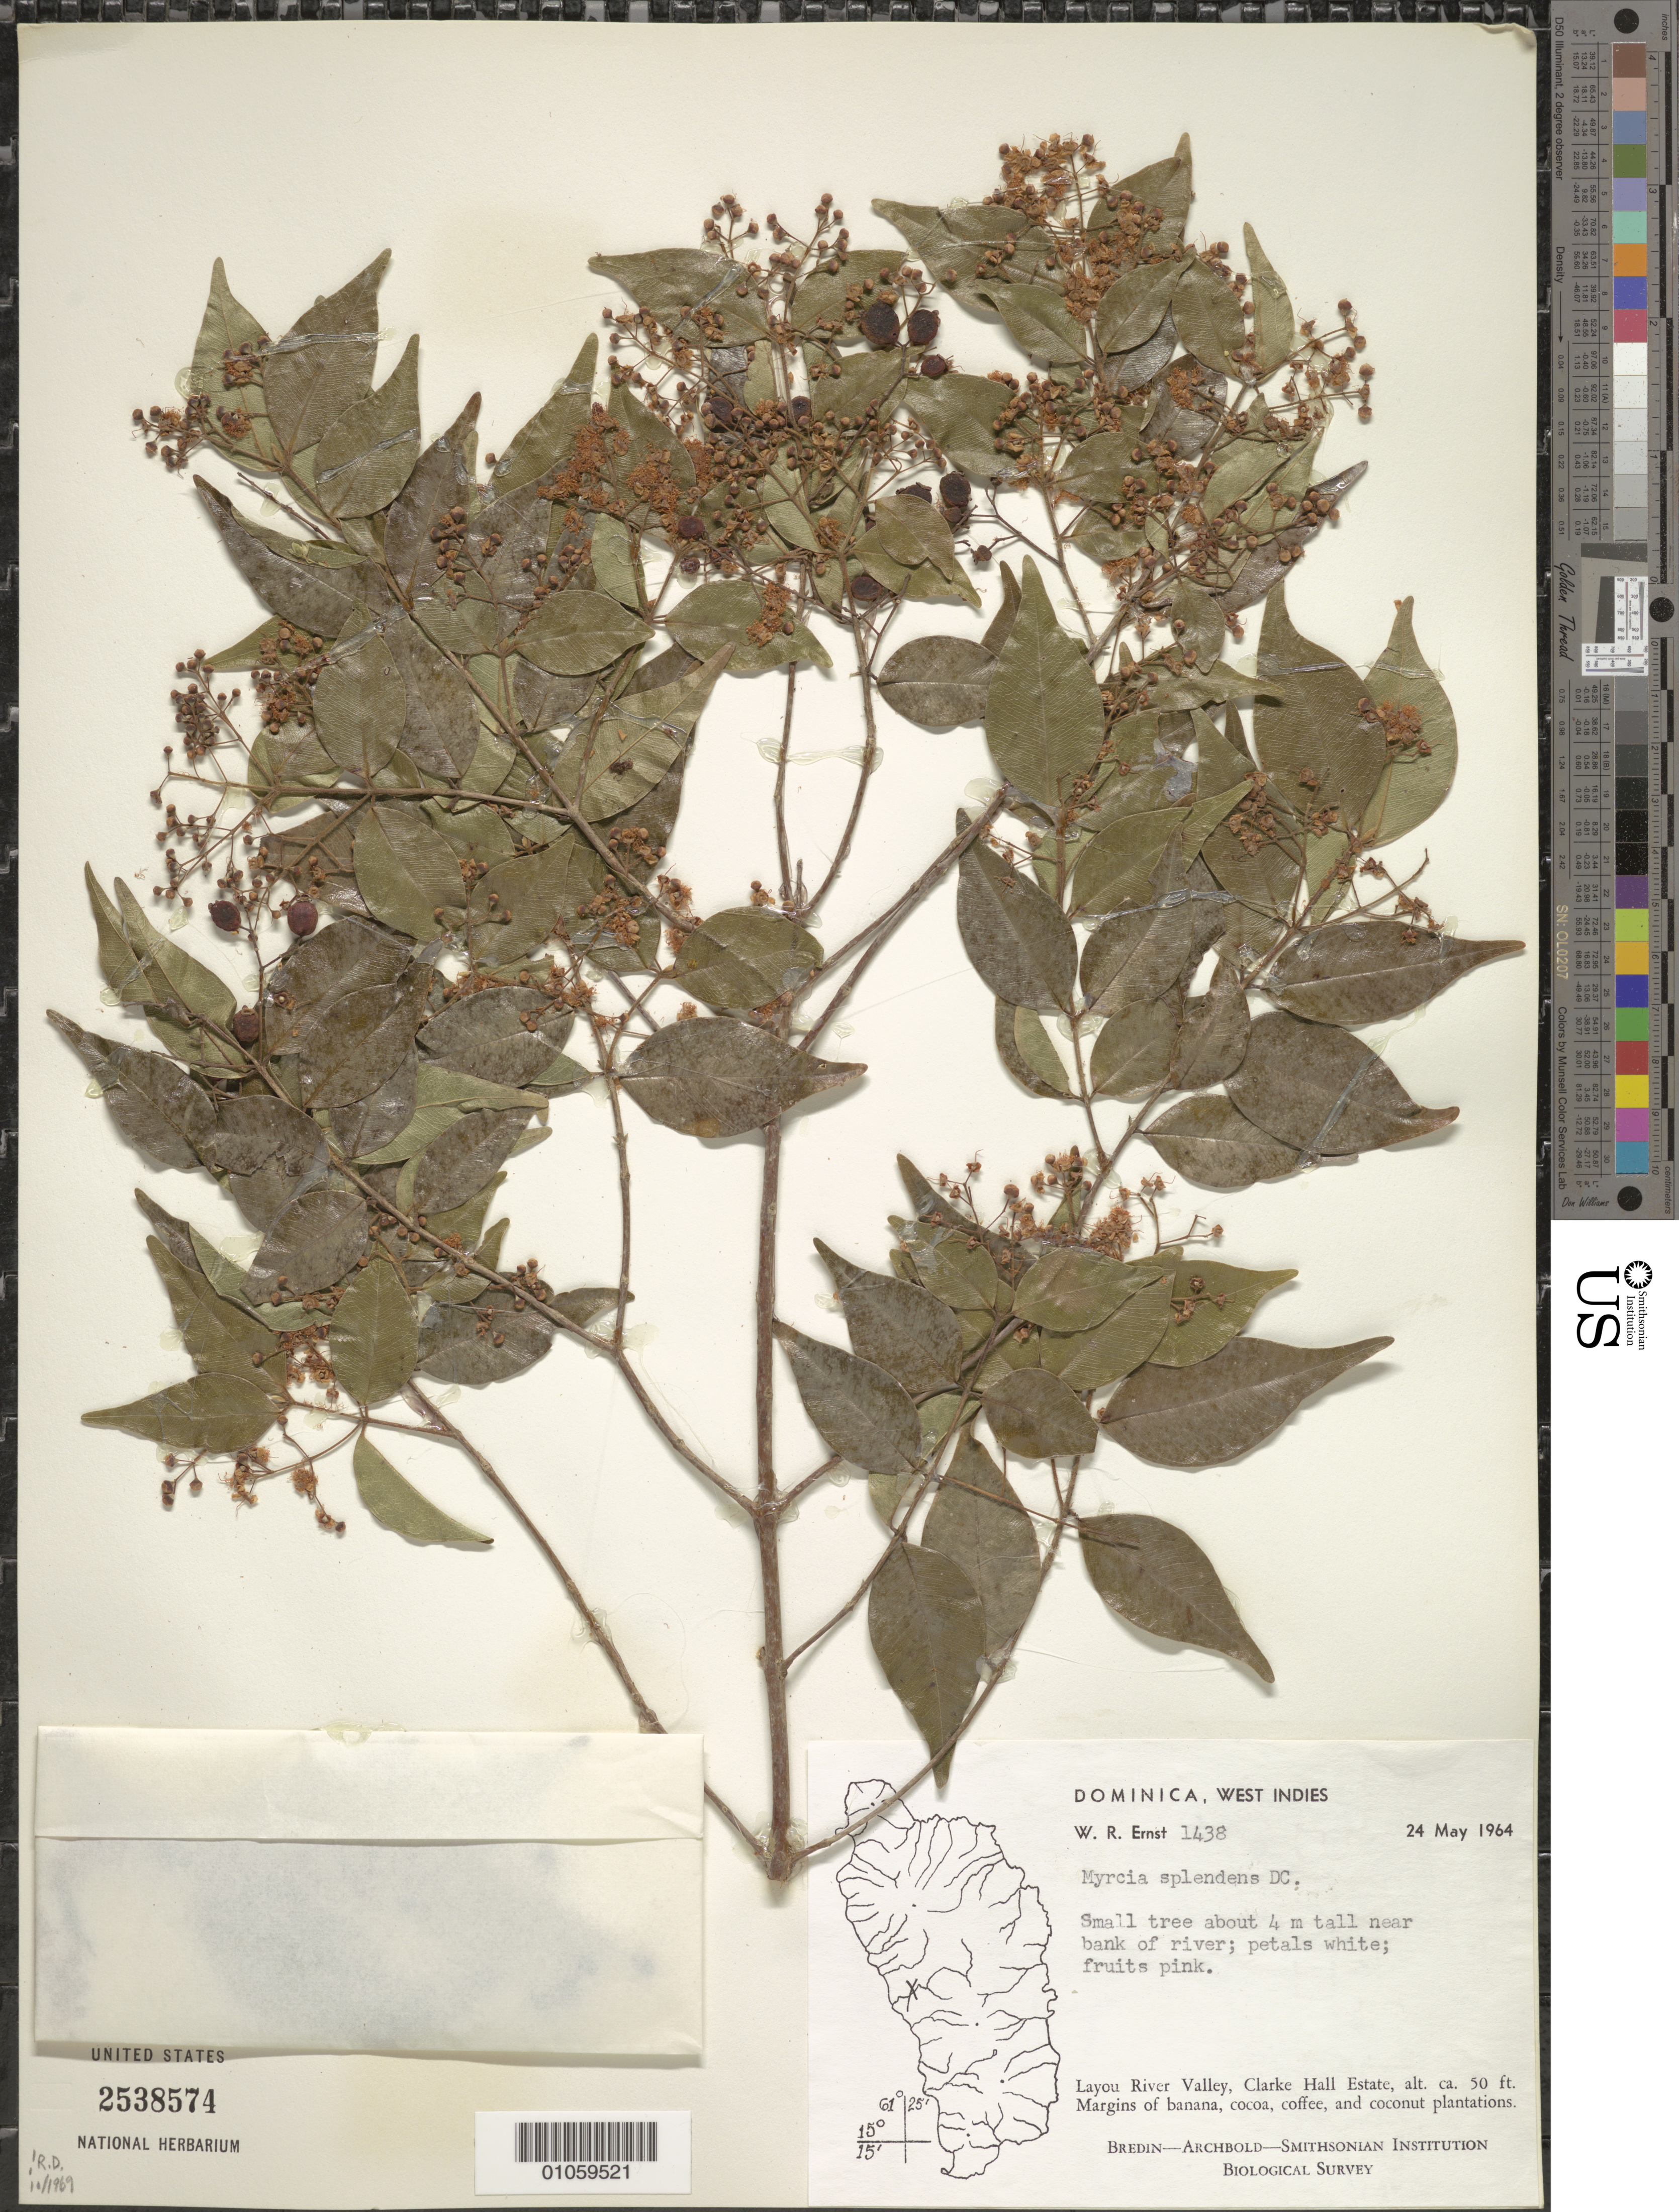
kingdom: Plantae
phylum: Tracheophyta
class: Magnoliopsida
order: Myrtales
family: Myrtaceae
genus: Myrcia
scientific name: Myrcia splendens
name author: (Sw.) DC.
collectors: W. R. Ernst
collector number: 1438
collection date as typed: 24 May 1964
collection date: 1964-05-24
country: Dominica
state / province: St. Joseph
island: Dominica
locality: Layou River Valley, Clarke Hall Estate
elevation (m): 15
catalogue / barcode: US 2538574